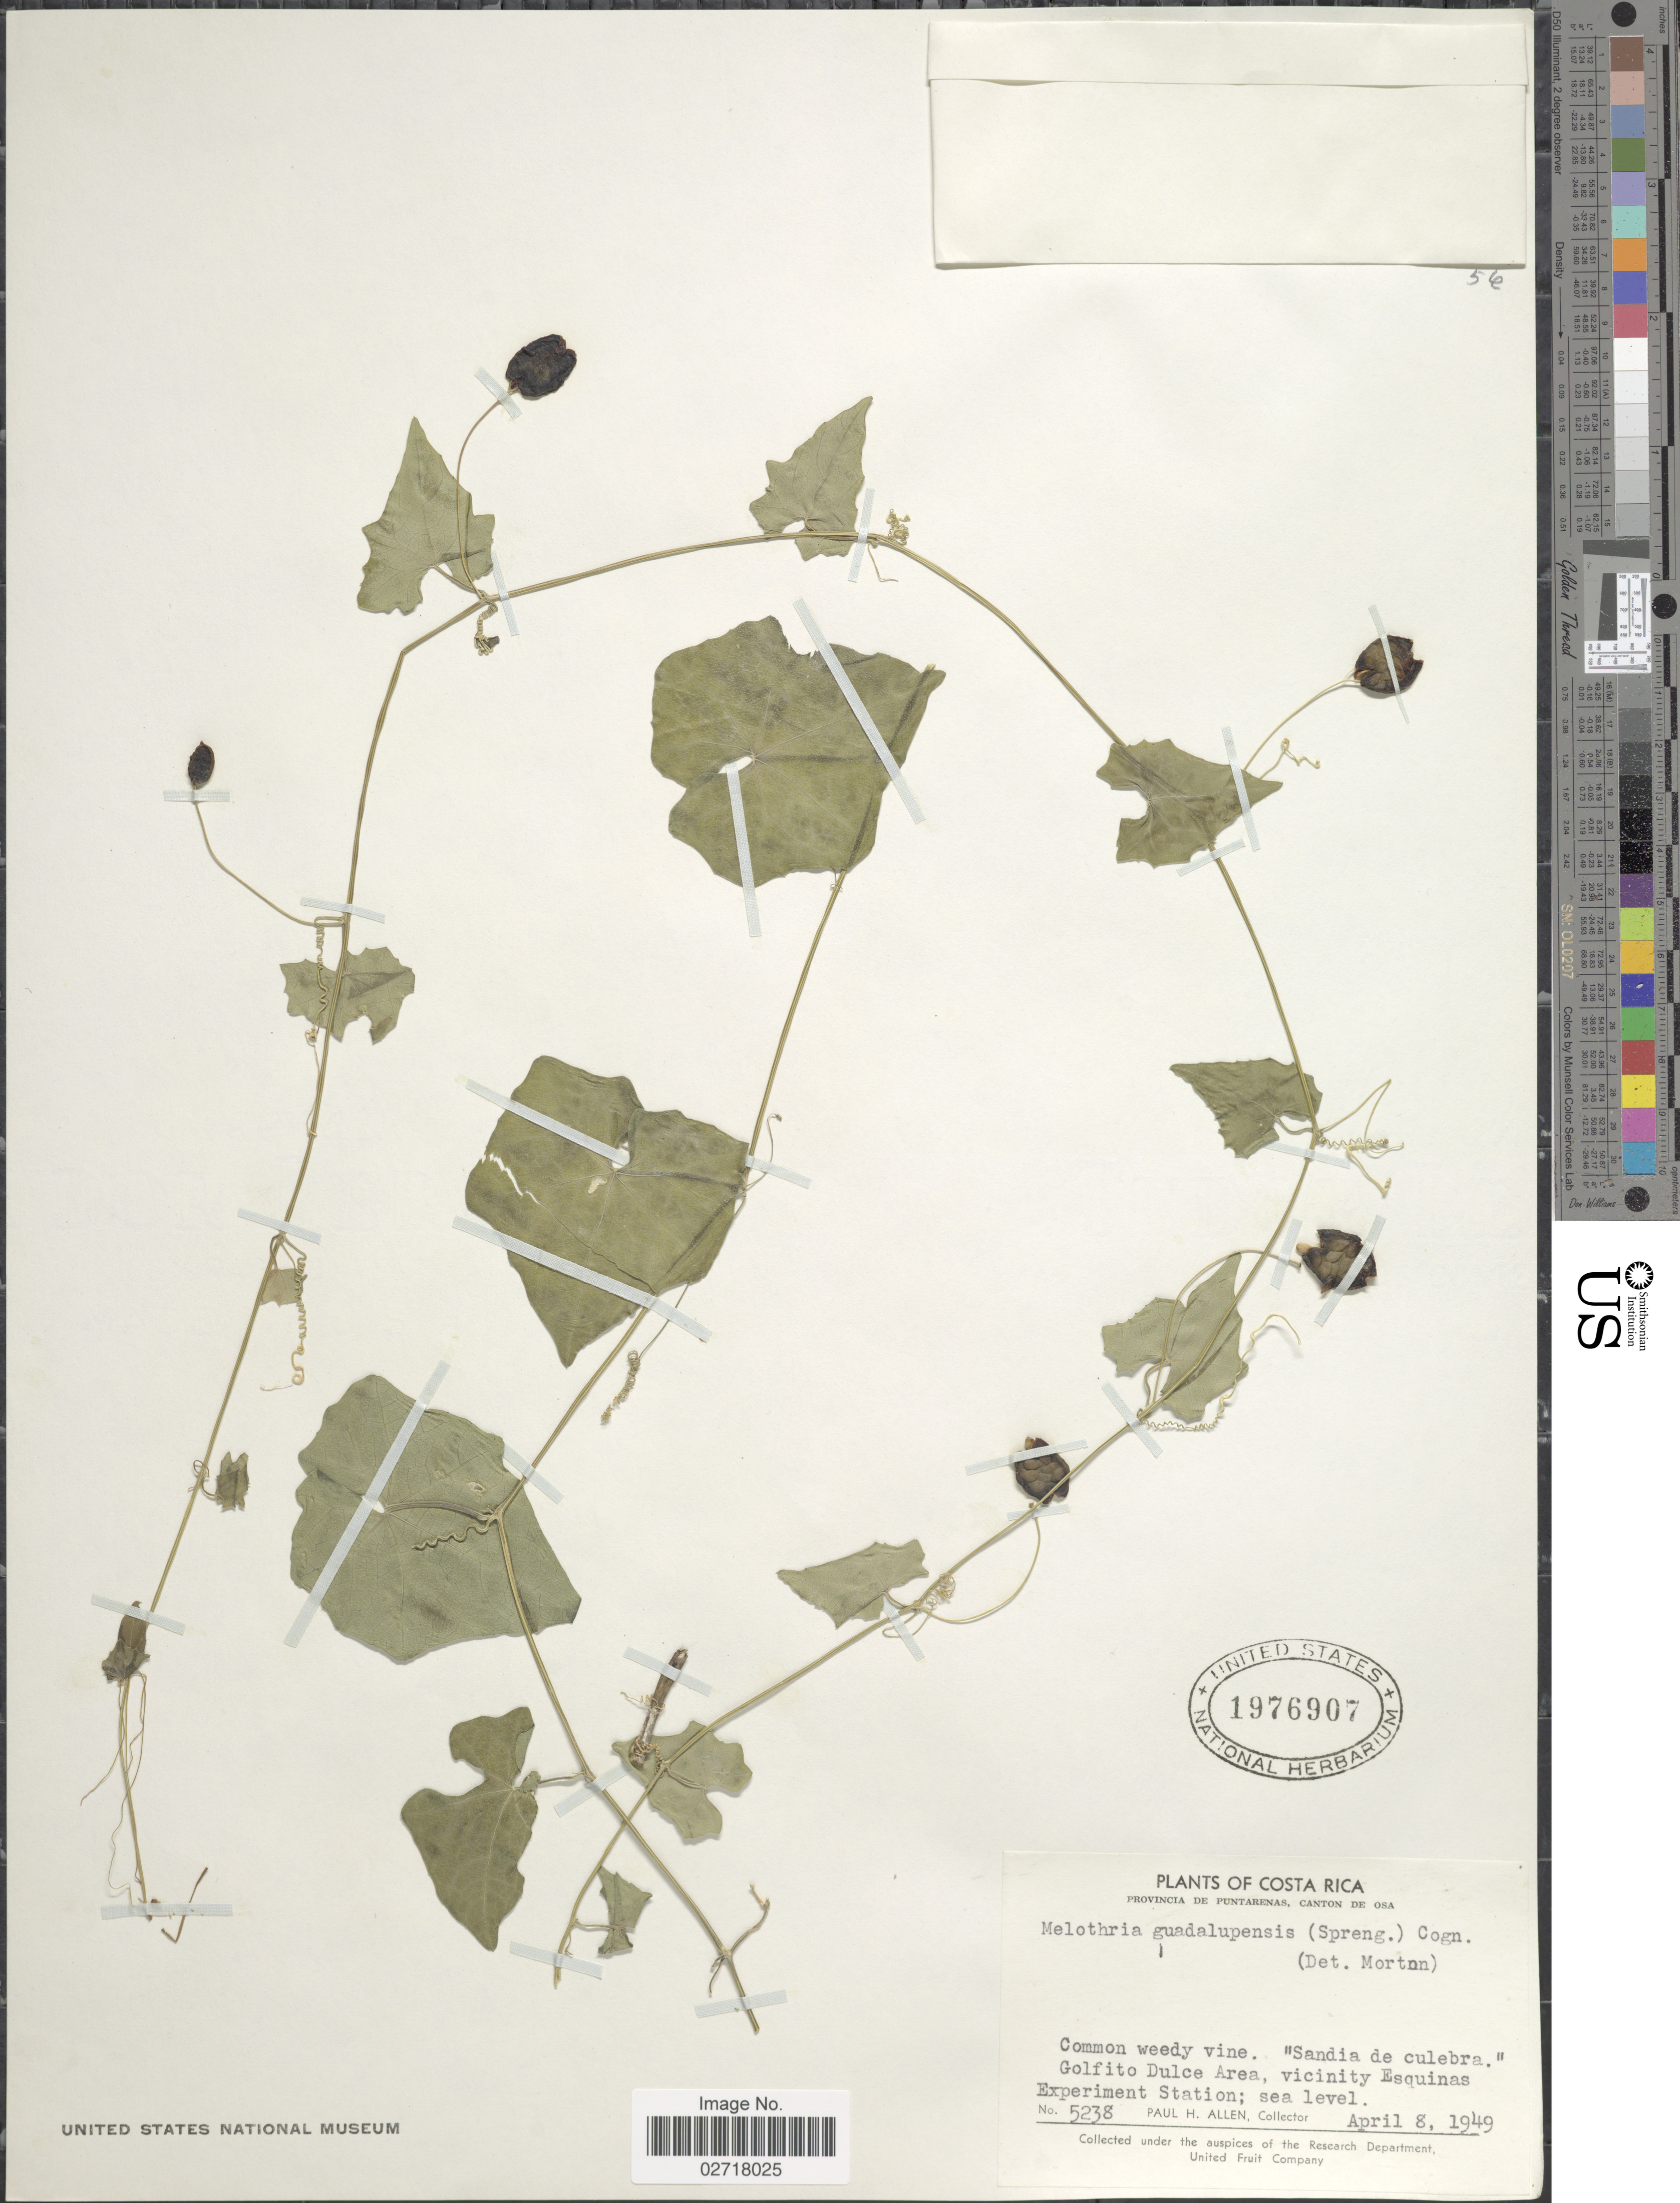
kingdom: Plantae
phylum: Tracheophyta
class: Magnoliopsida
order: Cucurbitales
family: Cucurbitaceae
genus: Melothria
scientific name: Melothria pendula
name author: L.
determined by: U.S. National Herbarium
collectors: P. H. Allen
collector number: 5238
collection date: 1949-04-08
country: Costa Rica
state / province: Puntarenas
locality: Canton de Osa. Golfito Dulce Area, vicinity Esquinas Experiment Station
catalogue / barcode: US 1976907